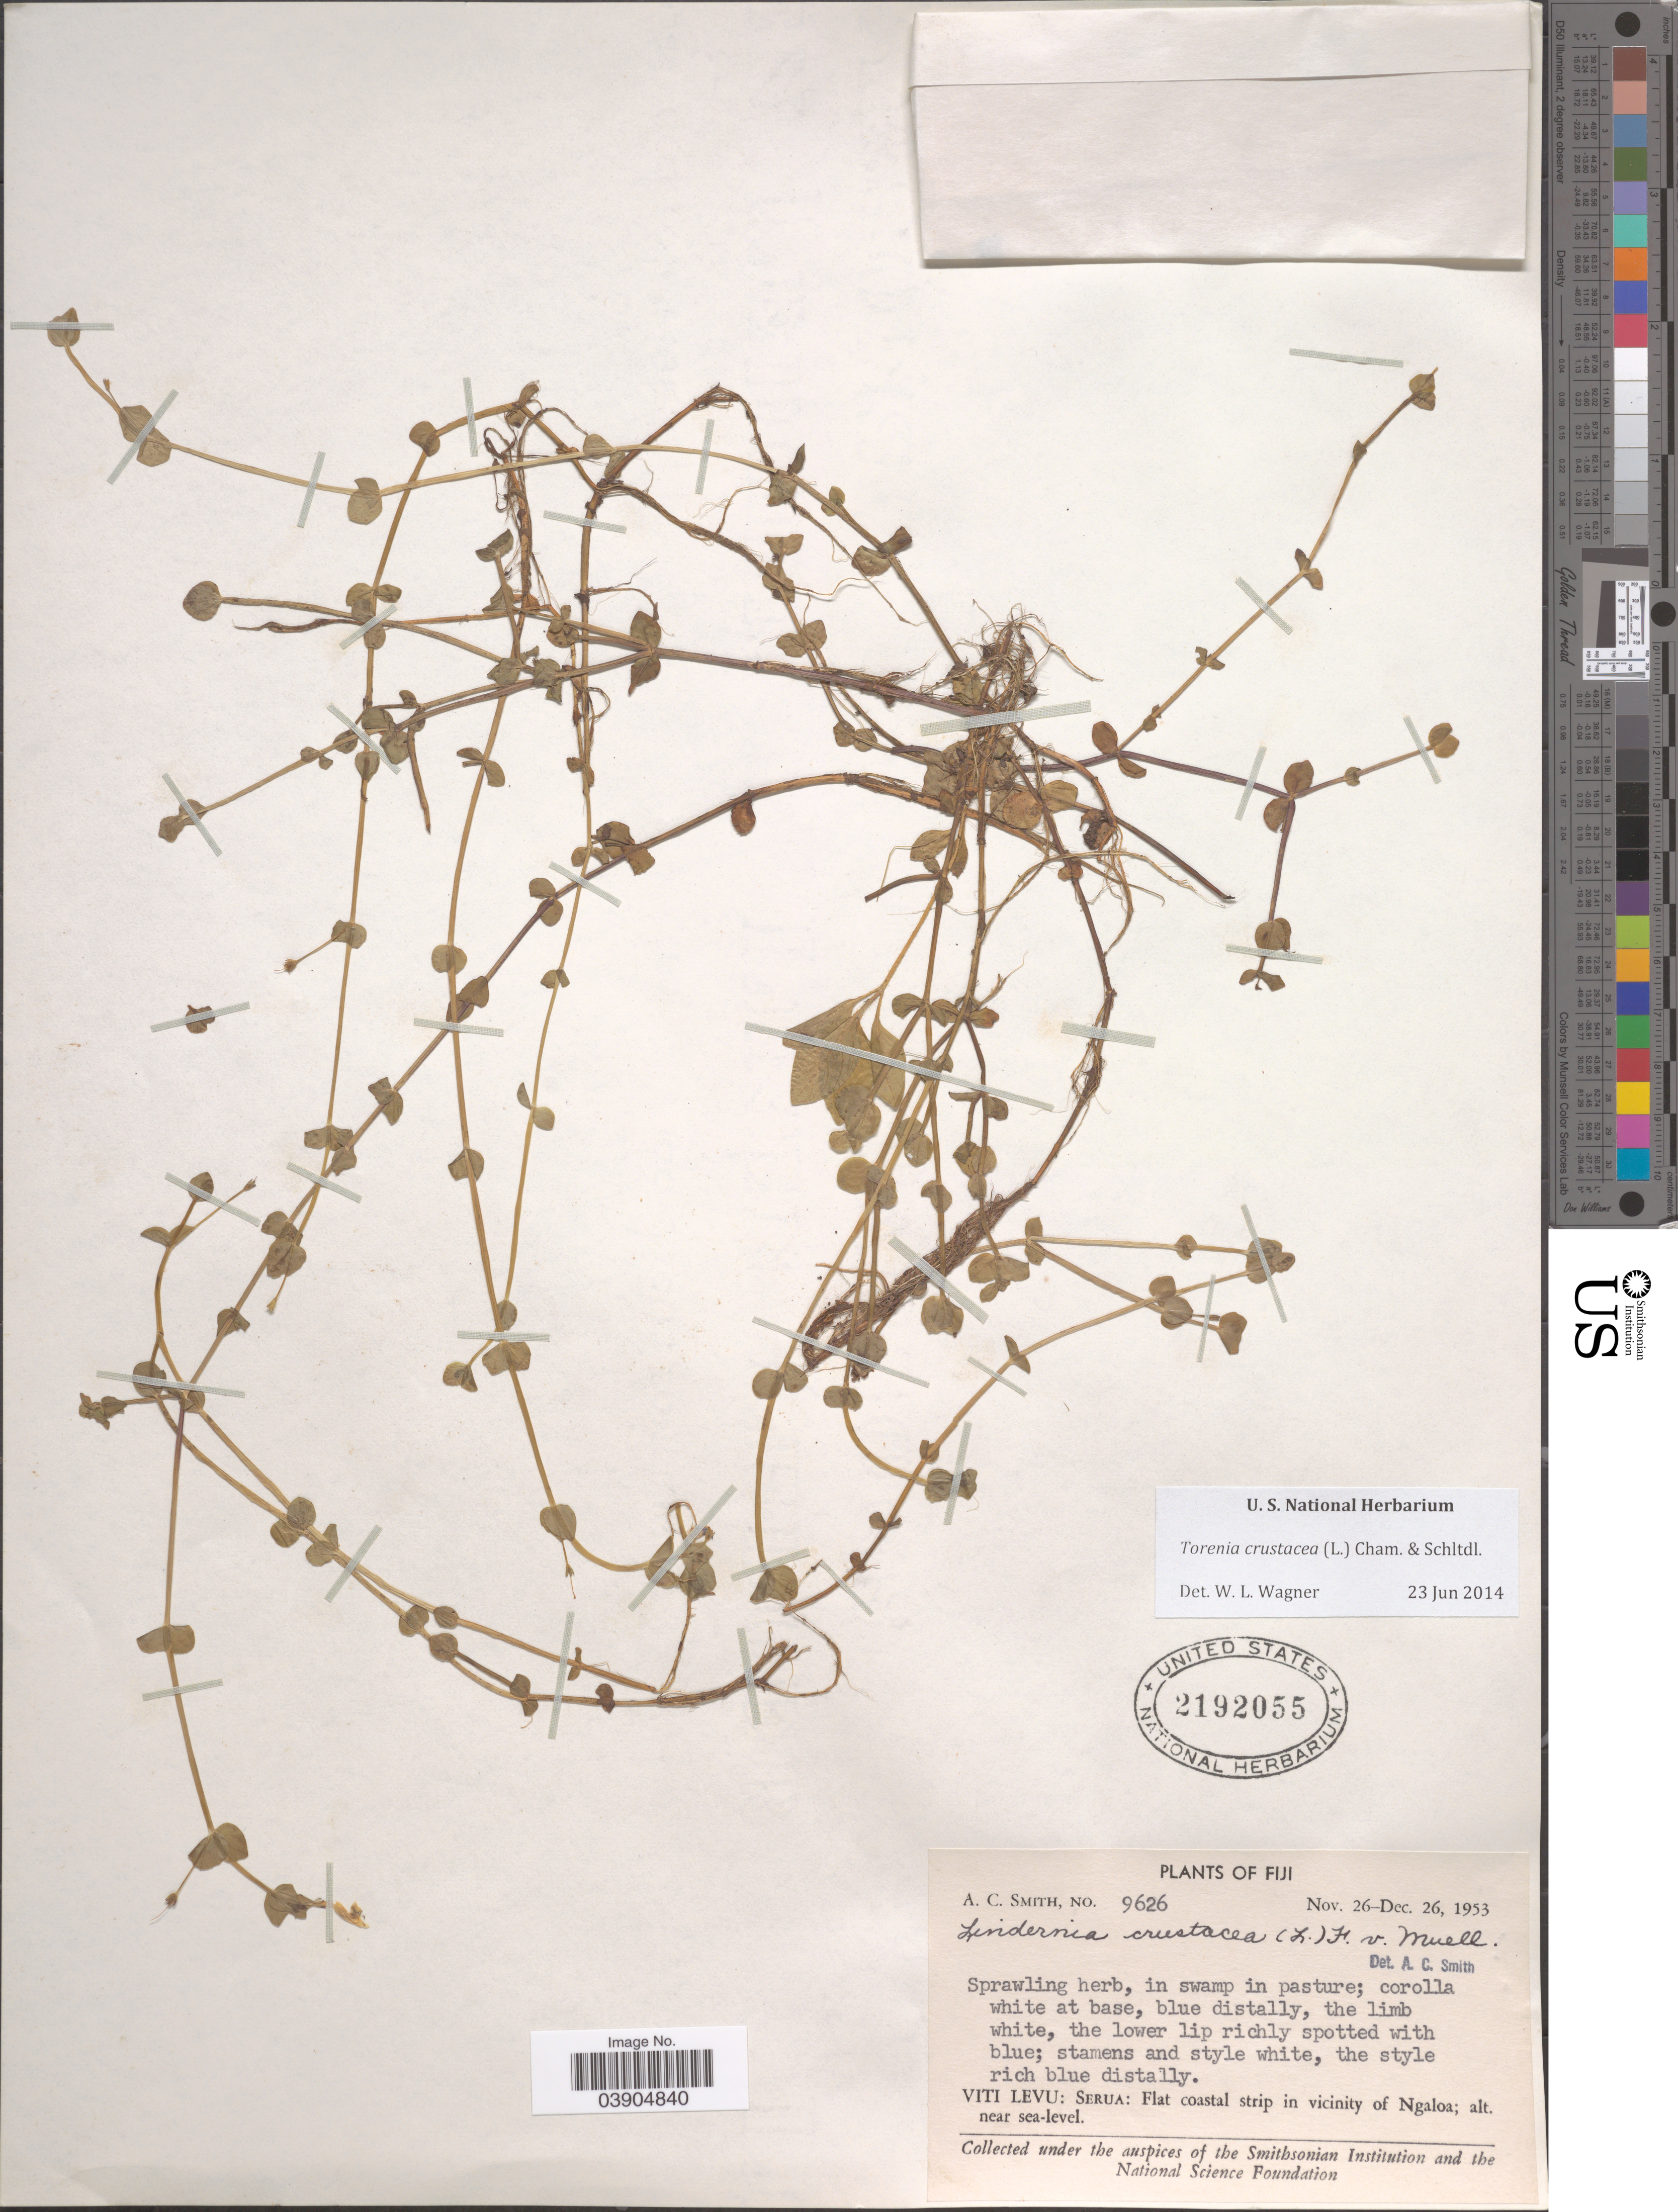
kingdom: Plantae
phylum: Tracheophyta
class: Magnoliopsida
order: Lamiales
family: Linderniaceae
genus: Lindernia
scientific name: Lindernia crustacea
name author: (L.) F. Muell.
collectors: A. C. Smith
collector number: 9626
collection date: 1953-11-26/1953-12-26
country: Fiji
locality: Viti Levu: Serua: Flat coastal strip in vicinity of Ngaloa.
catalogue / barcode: US 2192055